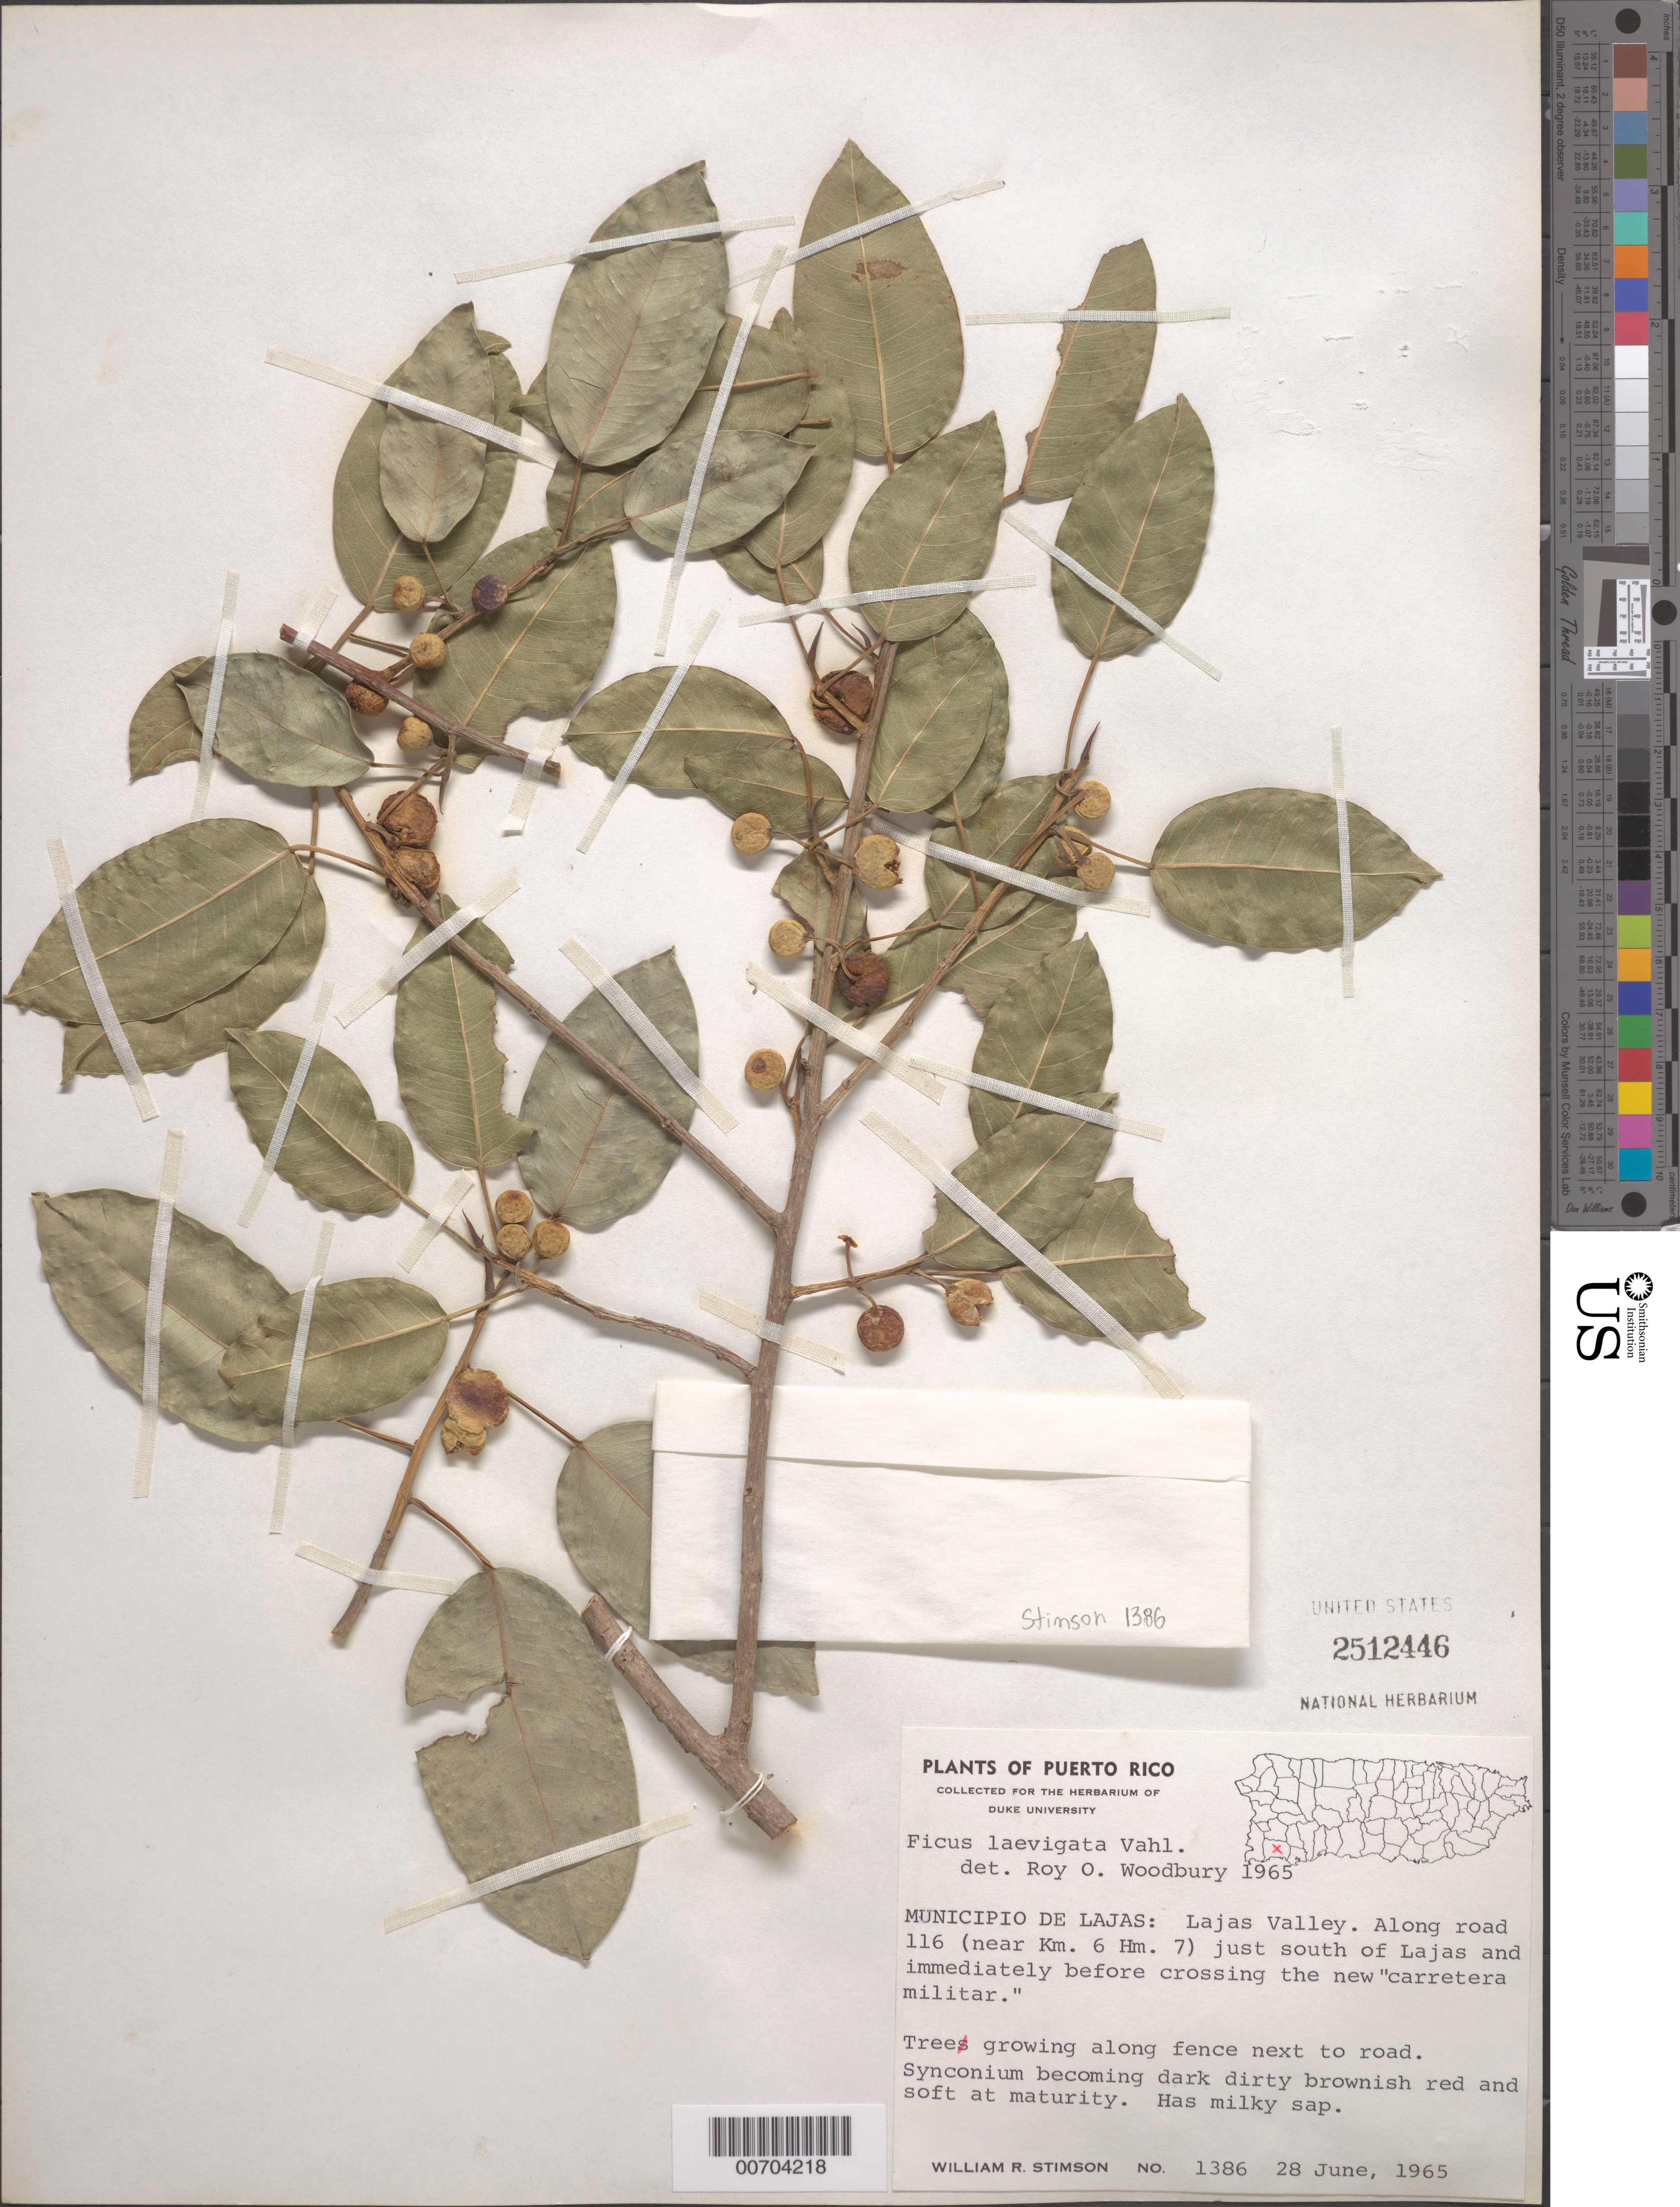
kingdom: Plantae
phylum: Tracheophyta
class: Magnoliopsida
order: Rosales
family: Moraceae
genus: Ficus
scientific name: Ficus laevigata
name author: Vahl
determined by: Woodbury, R. O.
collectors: W. R. Stimson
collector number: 1386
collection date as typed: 28 Jun 1965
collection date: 1965-06-28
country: Puerto Rico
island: Greater Antilles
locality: Municipio de Lajas: Lajas Valley. Along road 116 (near Km 6 Hm 7) just S of Lajas and immediately before crossing the new "carretera mlitar."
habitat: Along fence next to road.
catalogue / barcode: US 2512446